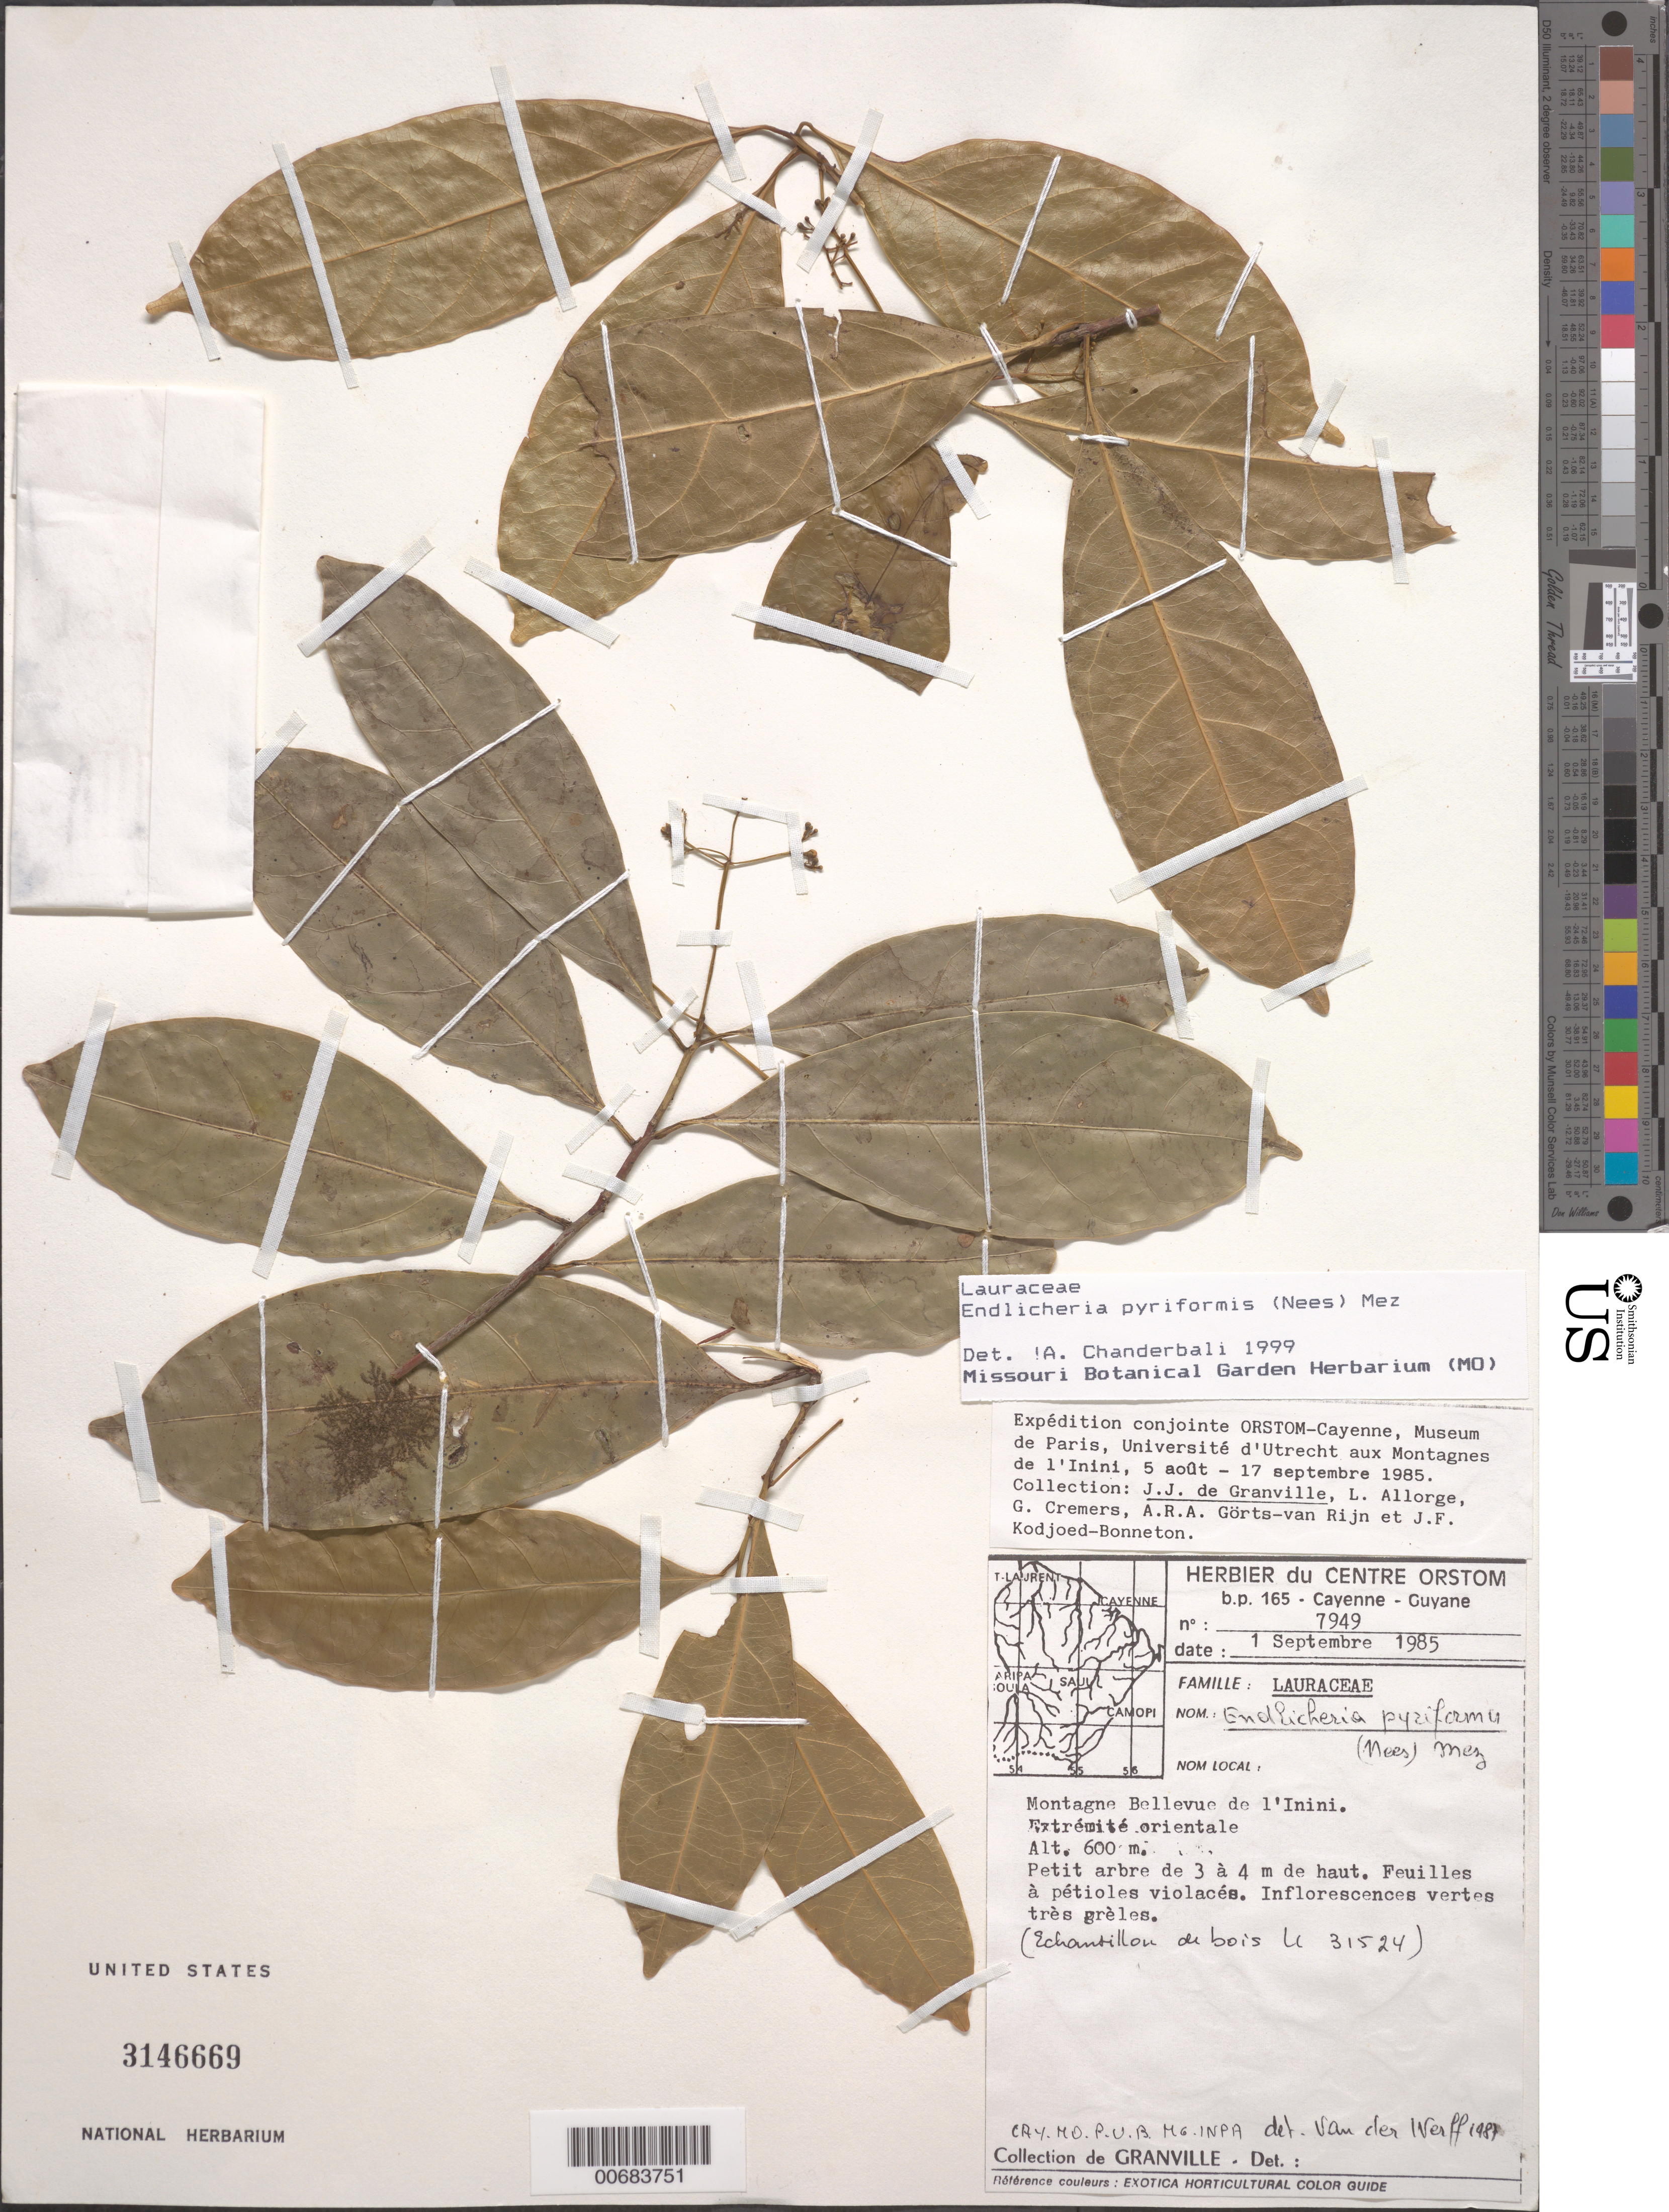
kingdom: Plantae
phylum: Tracheophyta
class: Magnoliopsida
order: Laurales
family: Lauraceae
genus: Endlicheria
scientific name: Endlicheria pyriformis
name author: (Nees) Mez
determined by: Chanderbali, Andre Shashi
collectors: J.-J. de Granville, L. Allorge, G. Cremers, A. .R. A. Görts-van Rijn & J. Kodjoed-Bonneton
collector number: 7949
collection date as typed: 1-Sep-85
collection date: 1985-09-01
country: French Guiana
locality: Montagnes Bellevue de l'Inini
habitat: Extremetie orientale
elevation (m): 600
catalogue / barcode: US 3146669